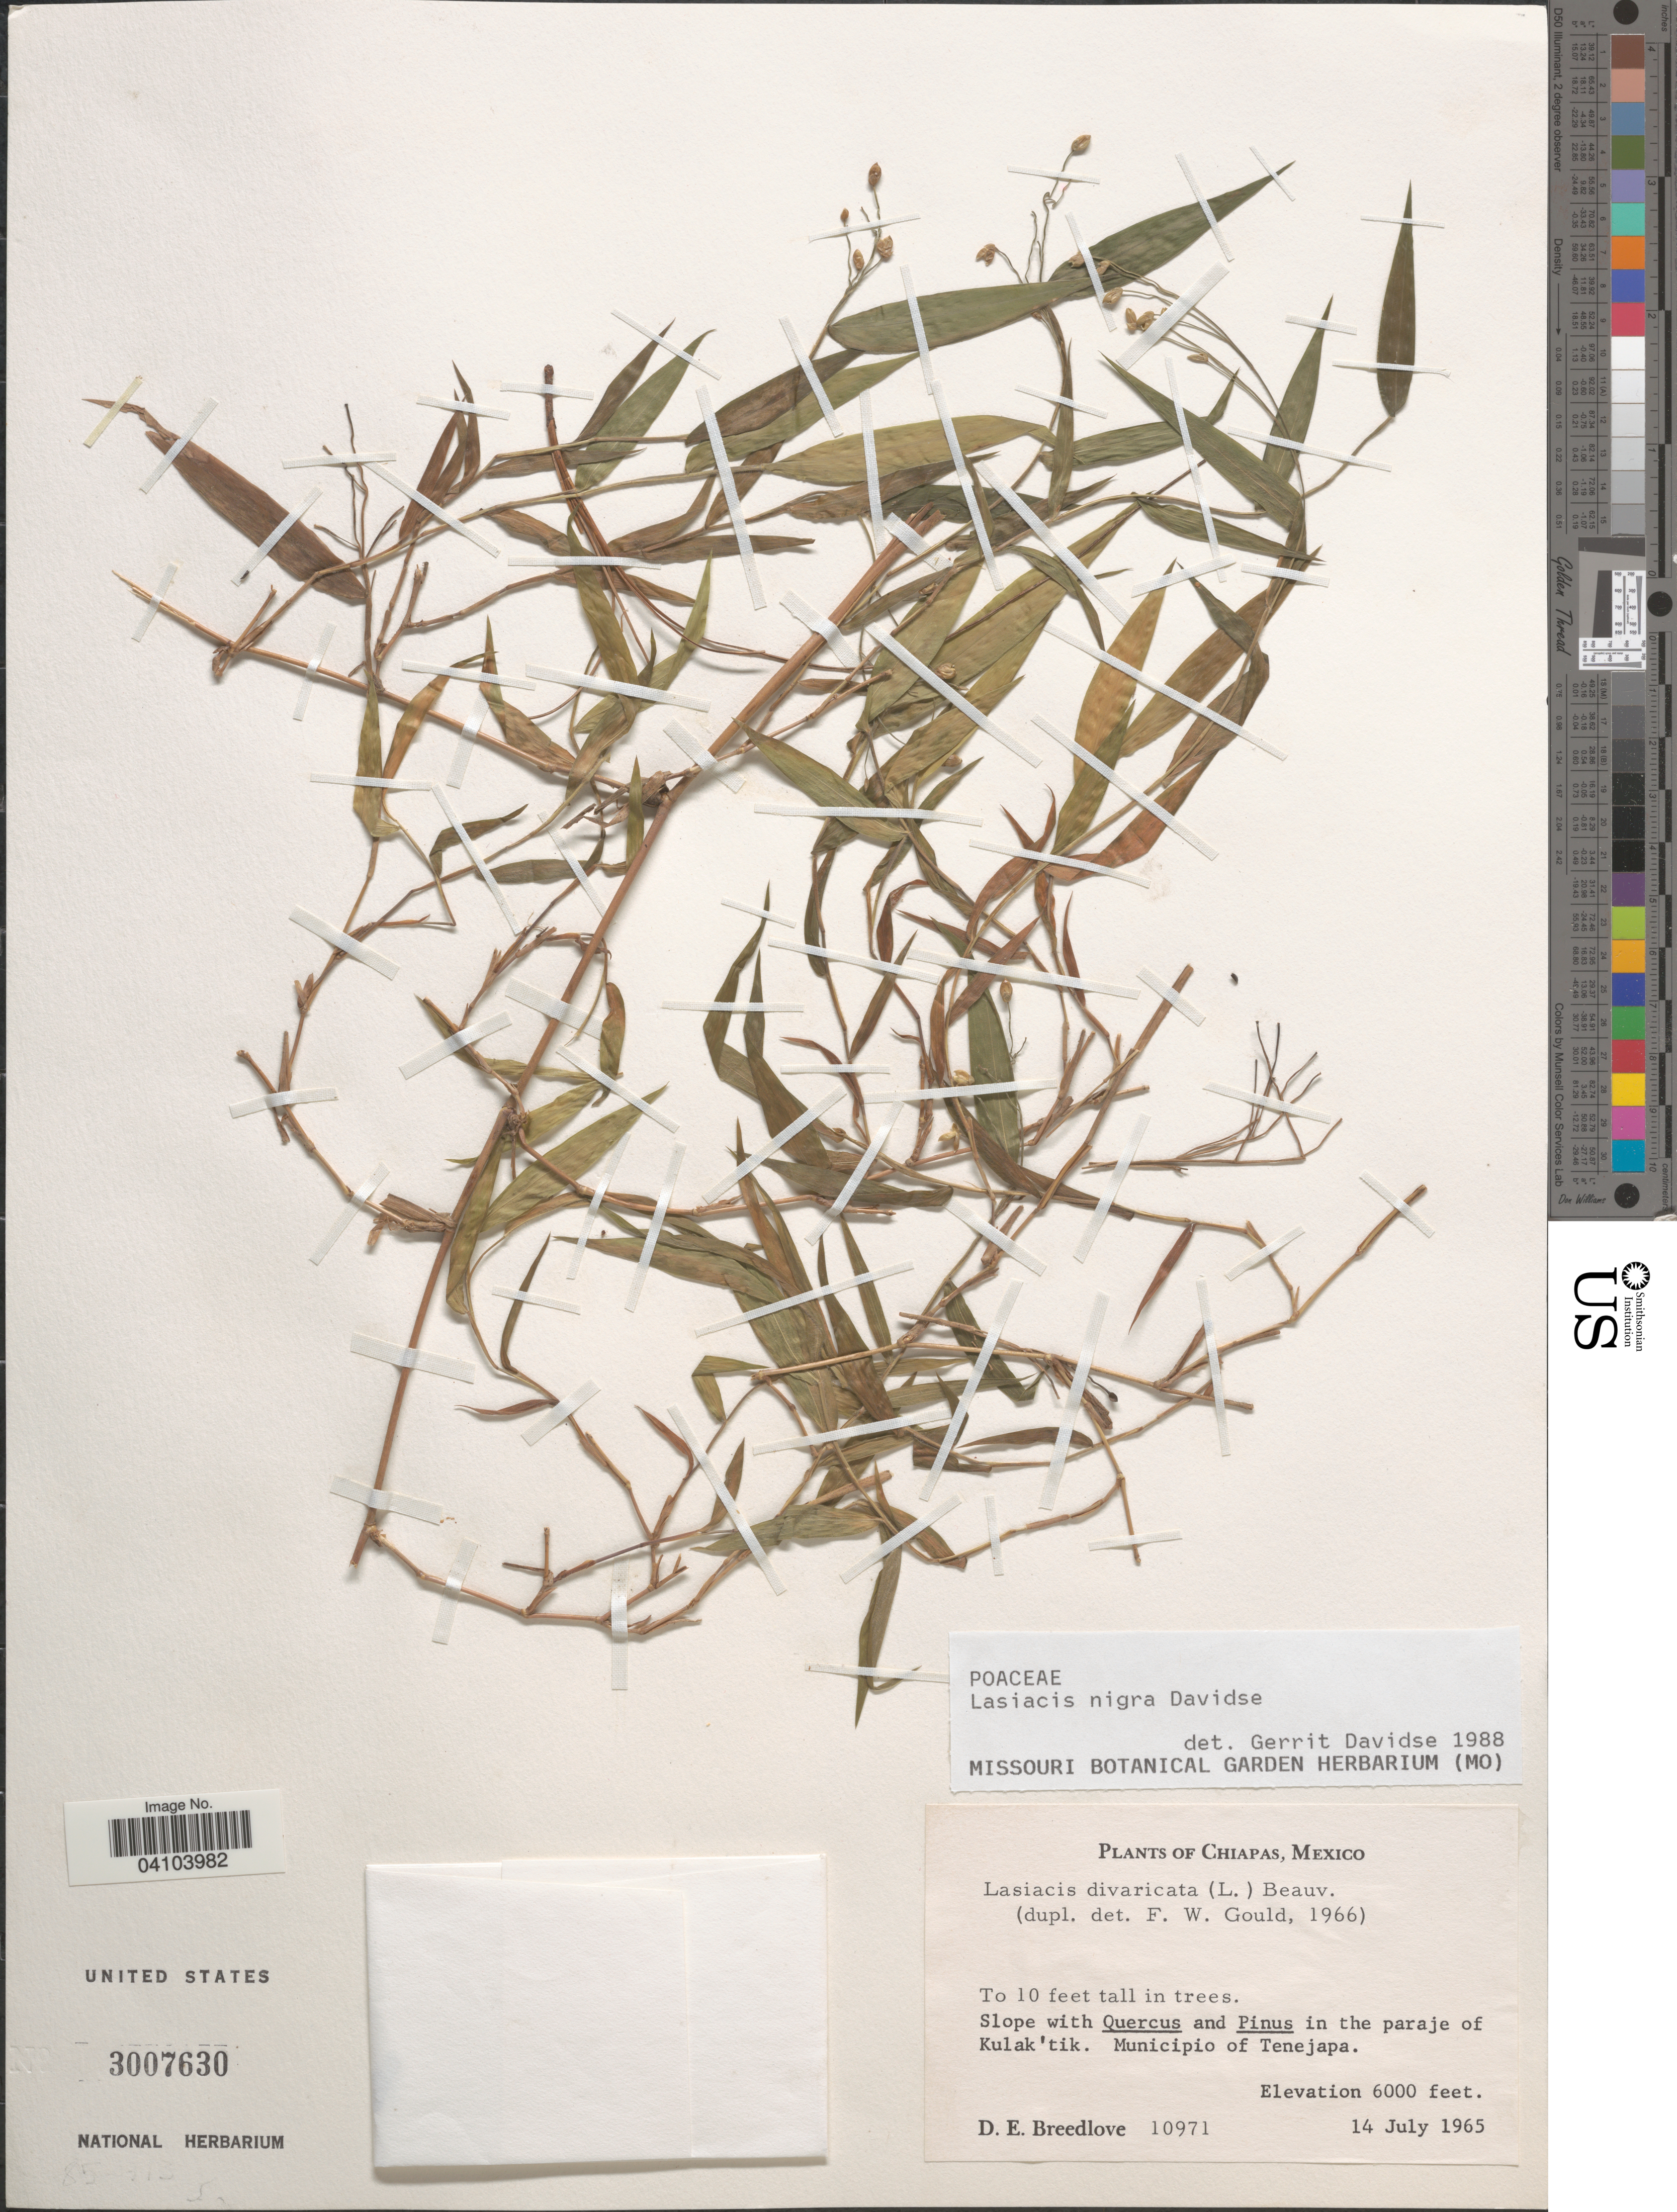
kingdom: Plantae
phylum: Tracheophyta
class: Liliopsida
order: Poales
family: Poaceae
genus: Lasiacis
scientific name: Lasiacis nigra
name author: Davidse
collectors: D. E. Breedlove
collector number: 10971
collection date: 1965-07-14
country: Mexico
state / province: Chiapas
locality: In the paraje of Kulak'tik. Municipio of Tenejapa.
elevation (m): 1829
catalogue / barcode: US 3007630